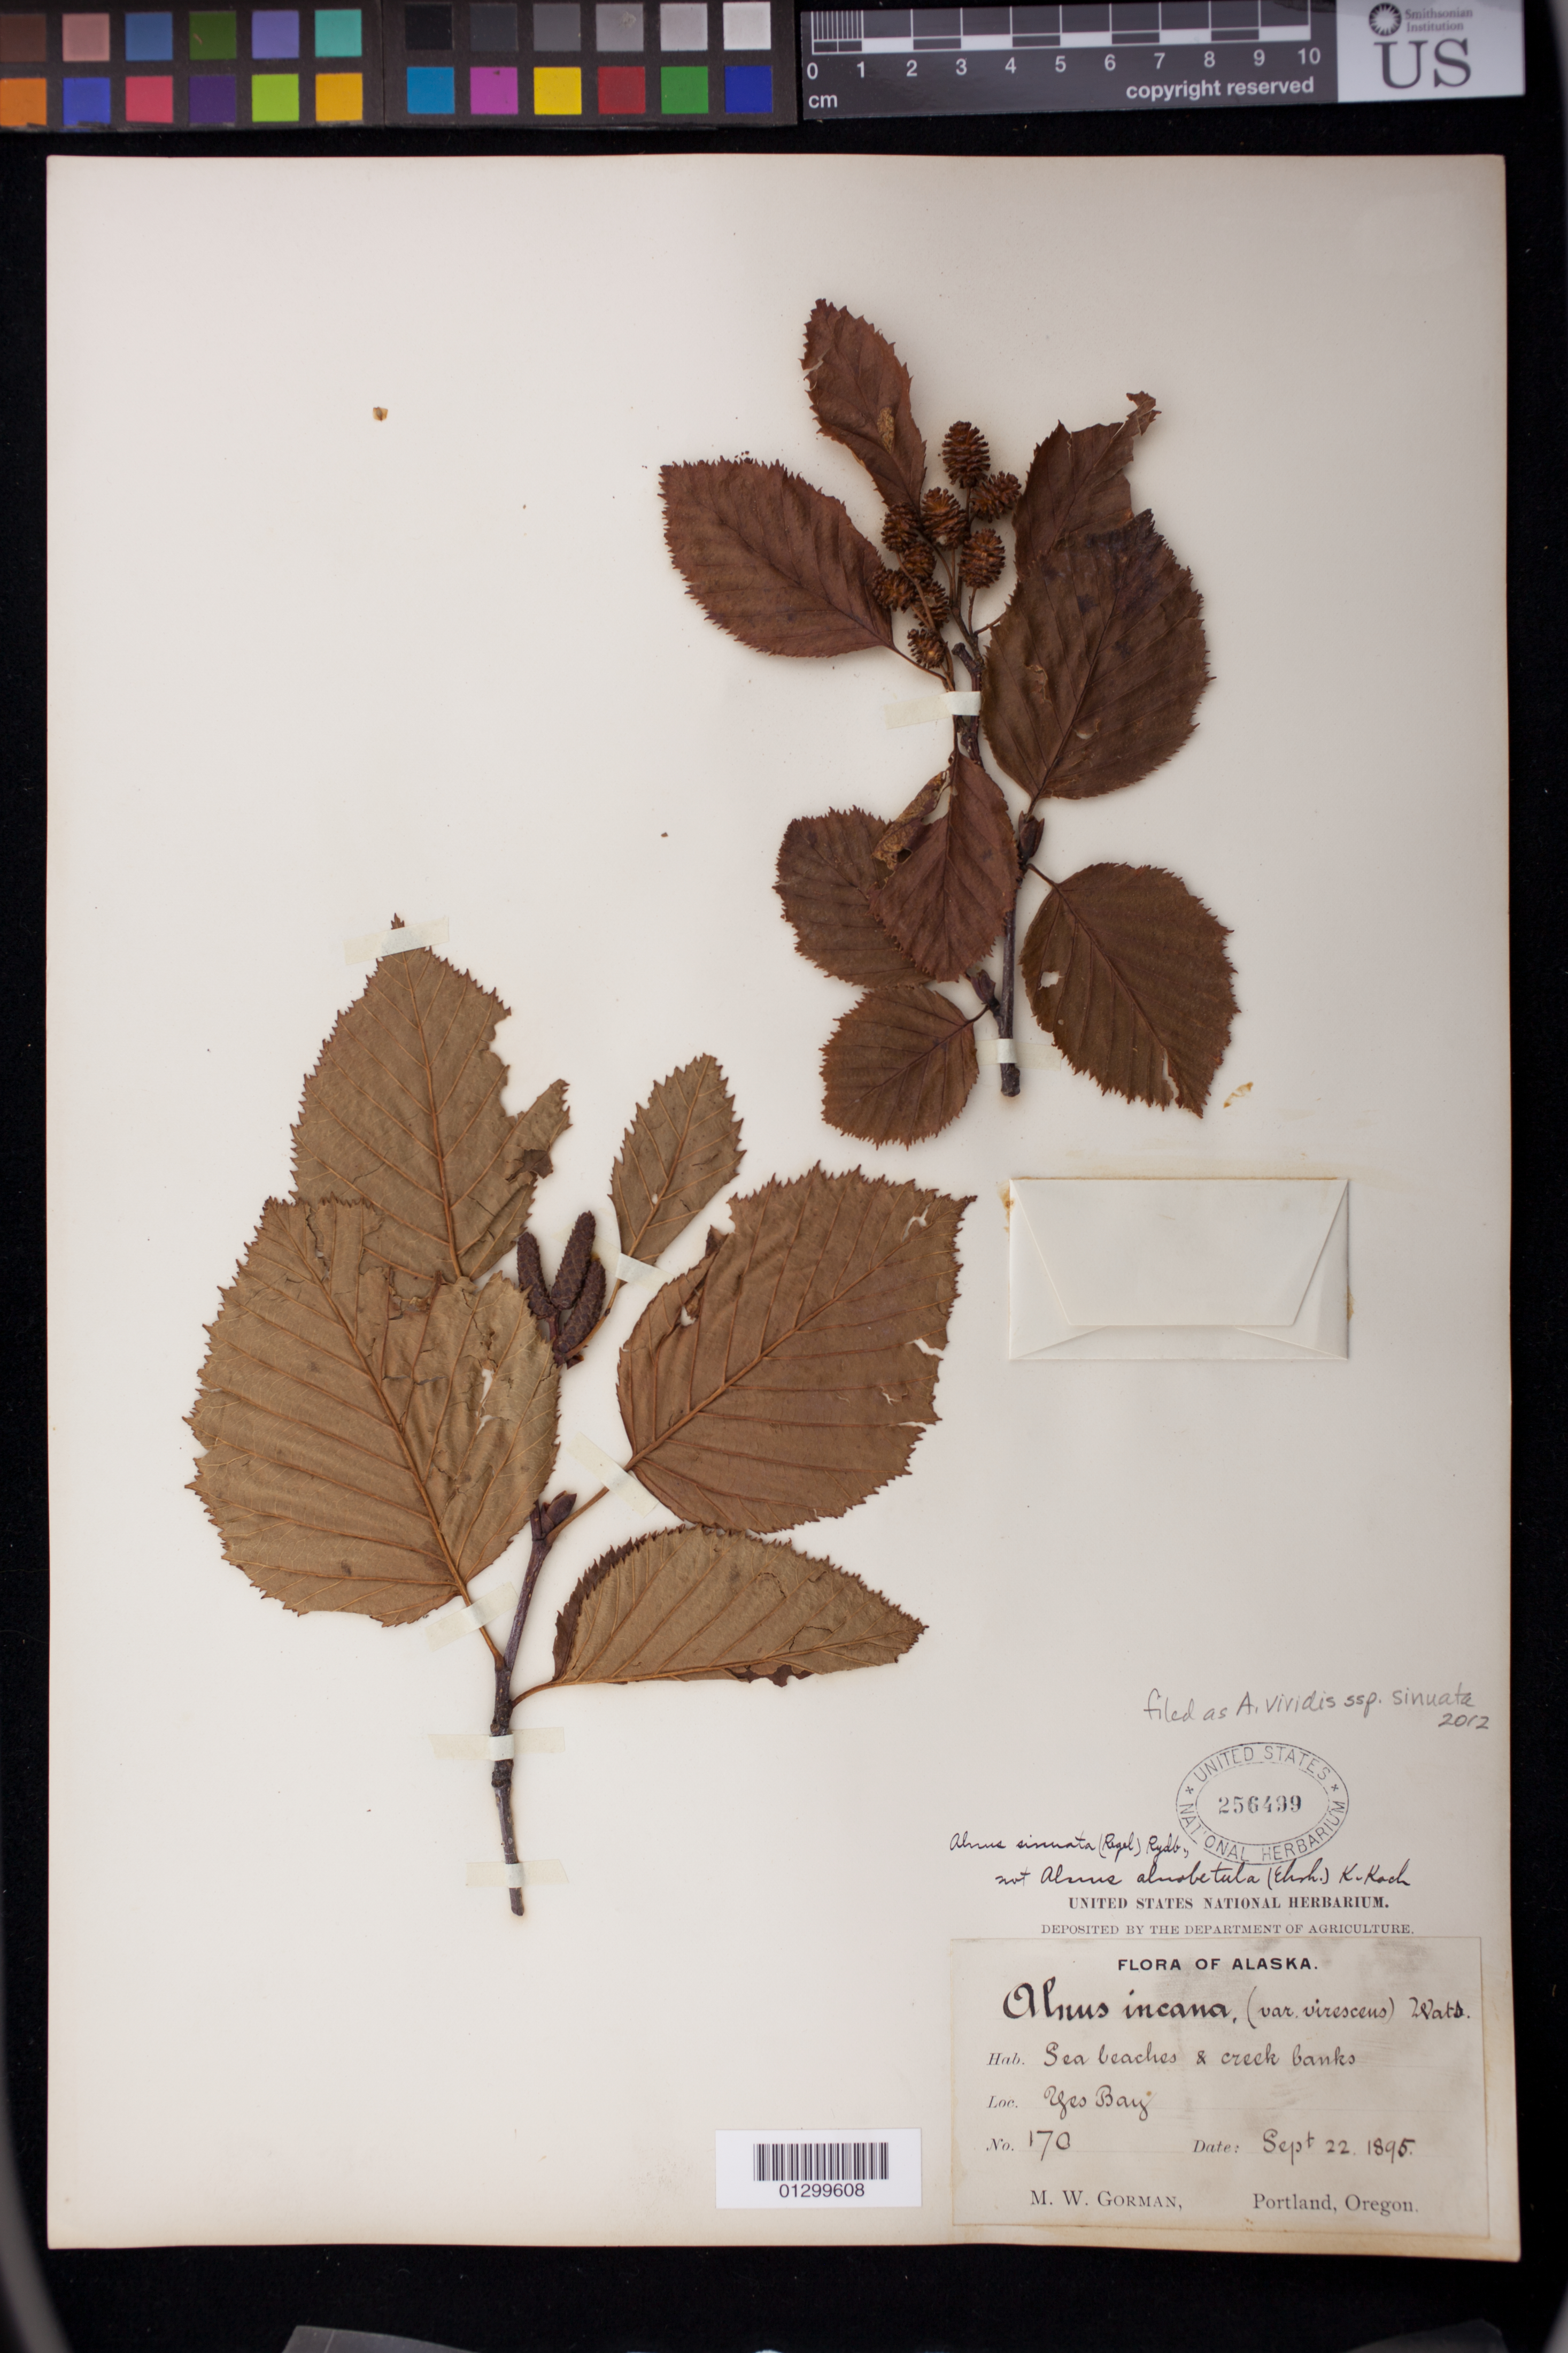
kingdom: Plantae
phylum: Tracheophyta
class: Magnoliopsida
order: Fagales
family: Betulaceae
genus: Alnus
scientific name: Alnus viridis subsp. sinuata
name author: Regel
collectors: M. W. Gorman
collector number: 170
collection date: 1895-09-22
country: United States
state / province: Alaska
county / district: Ketchikan Gateway Borough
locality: Yes Bay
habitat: Sea beaches and creek banks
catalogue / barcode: US 256499